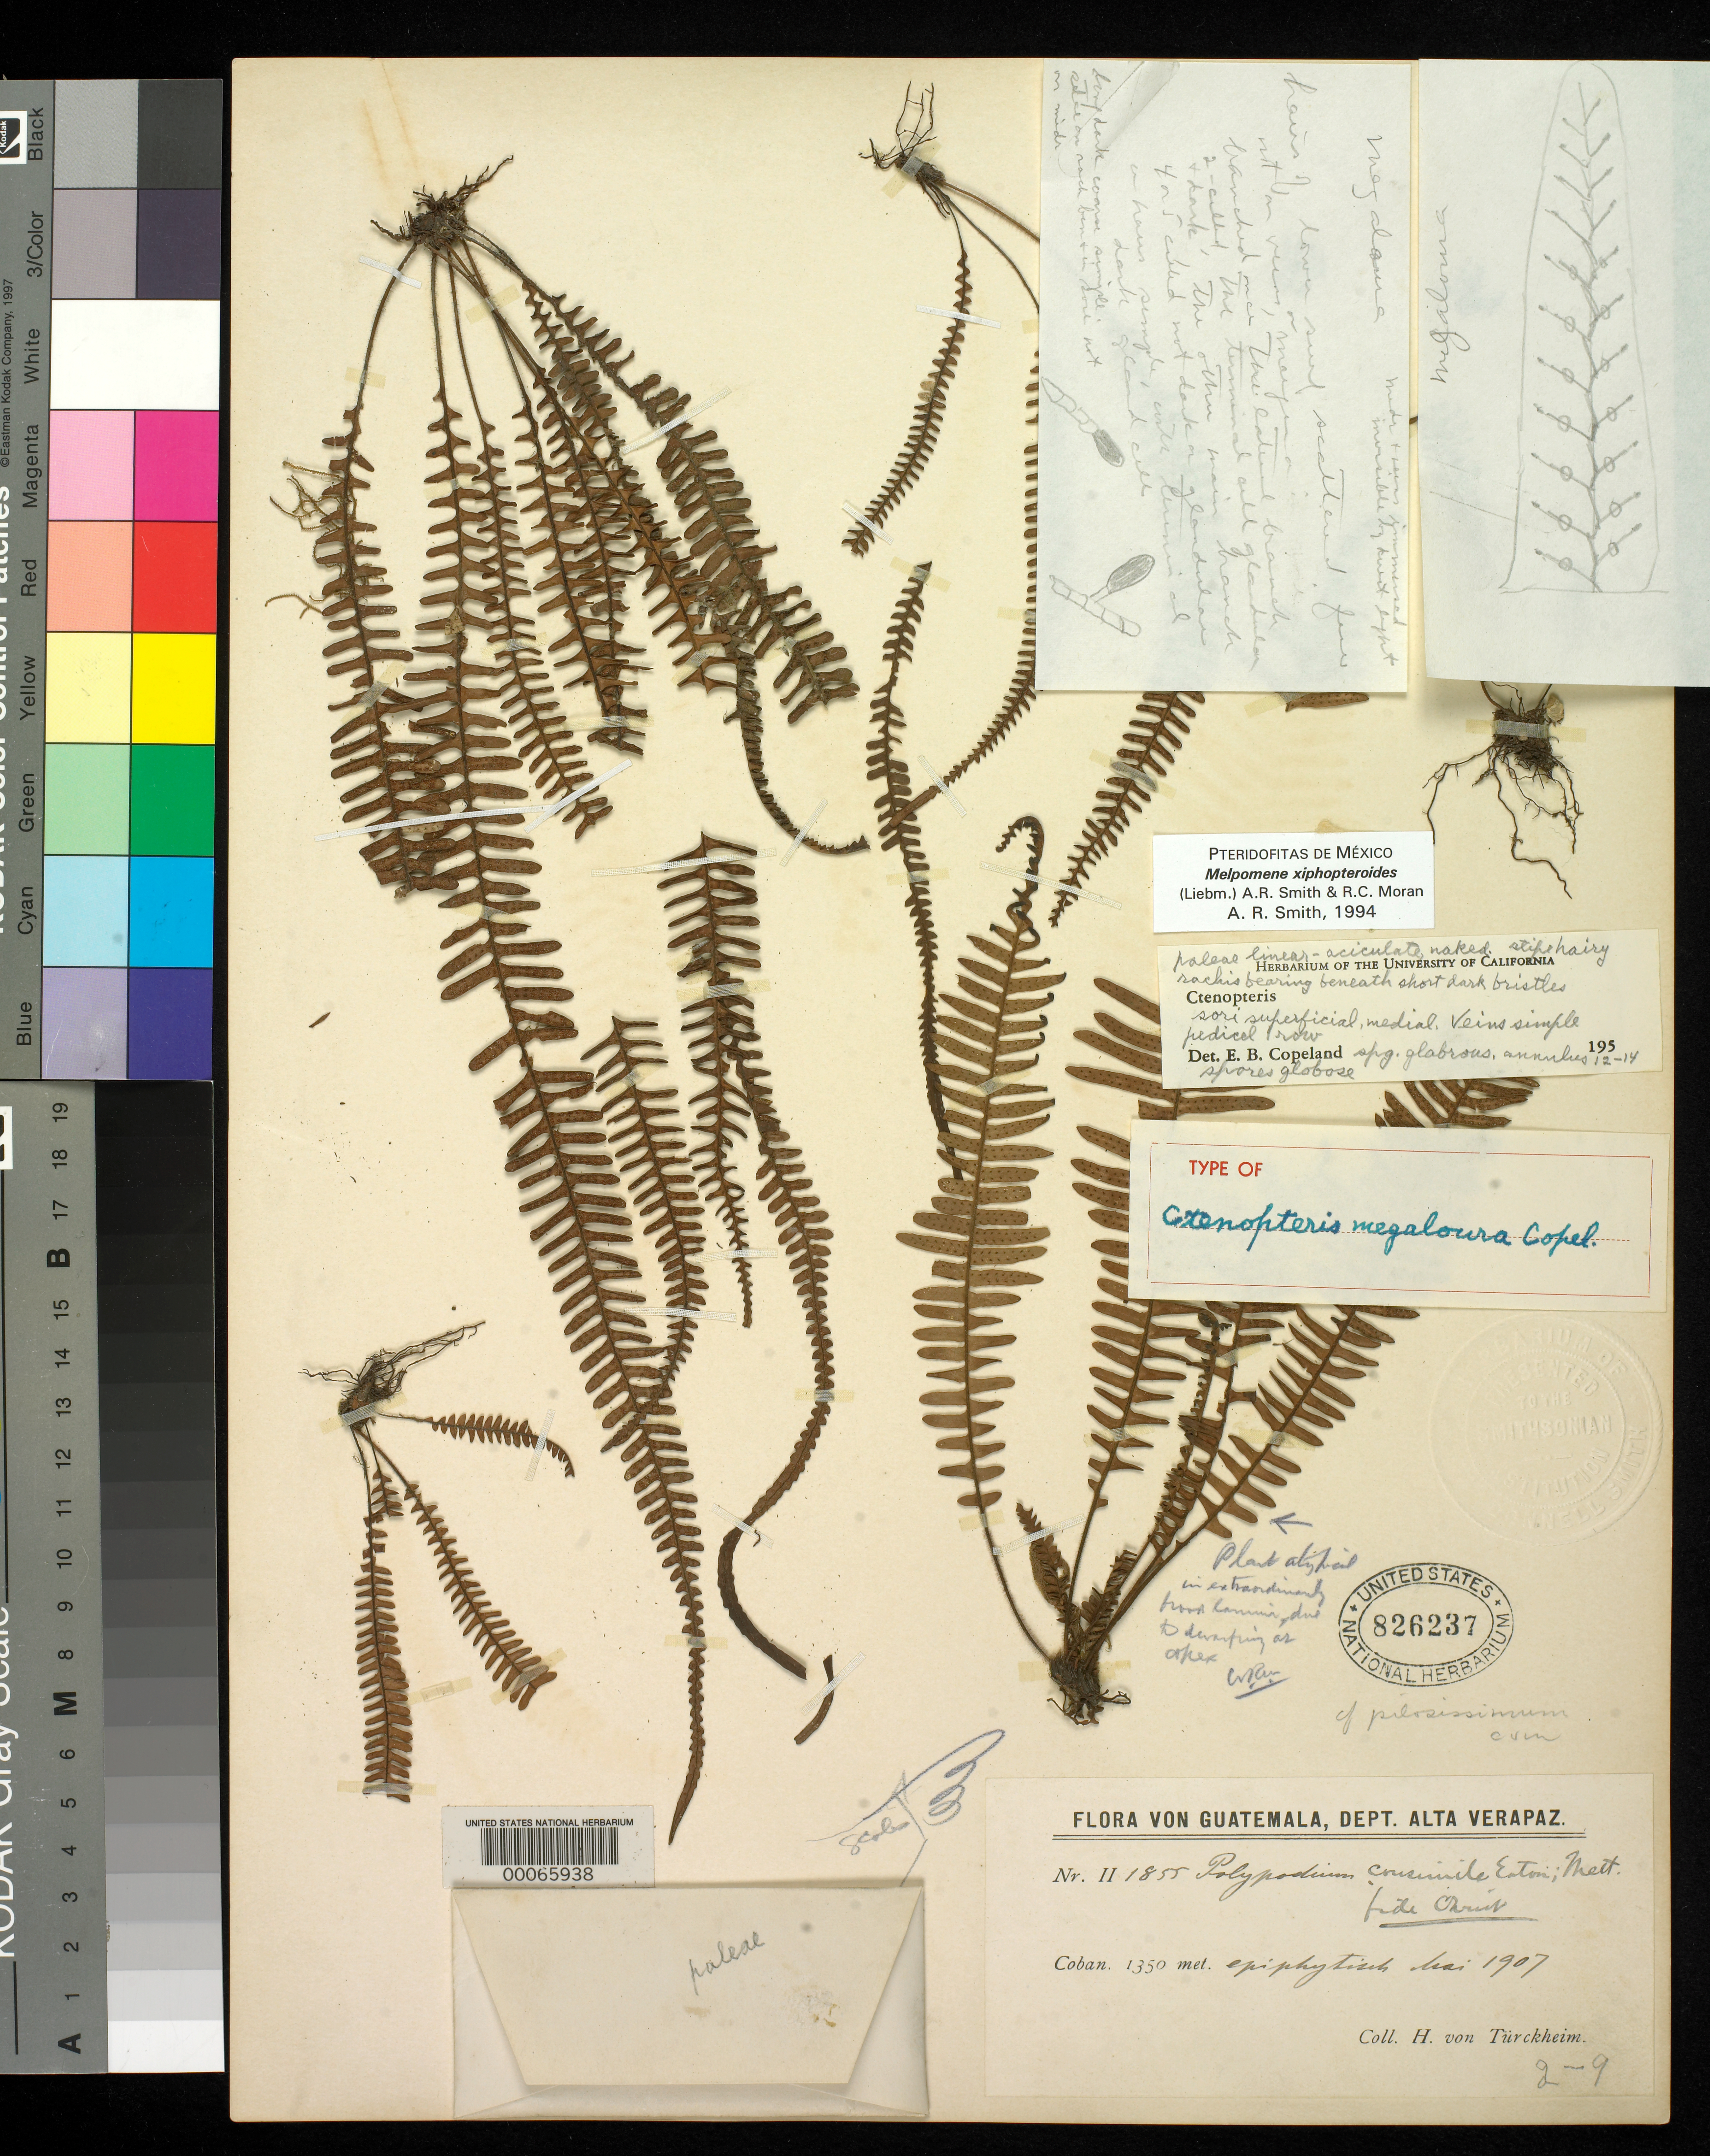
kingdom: Plantae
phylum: Tracheophyta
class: Polypodiopsida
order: Polypodiales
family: Polypodiaceae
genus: Ctenopteris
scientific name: Ctenopteris megaloura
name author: Copel.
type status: Holotype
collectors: H. von Türckheim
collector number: II 1855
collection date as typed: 1907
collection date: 1907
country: Guatemala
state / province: Alta Verapaz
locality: Cobán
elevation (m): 1350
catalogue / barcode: US 826237